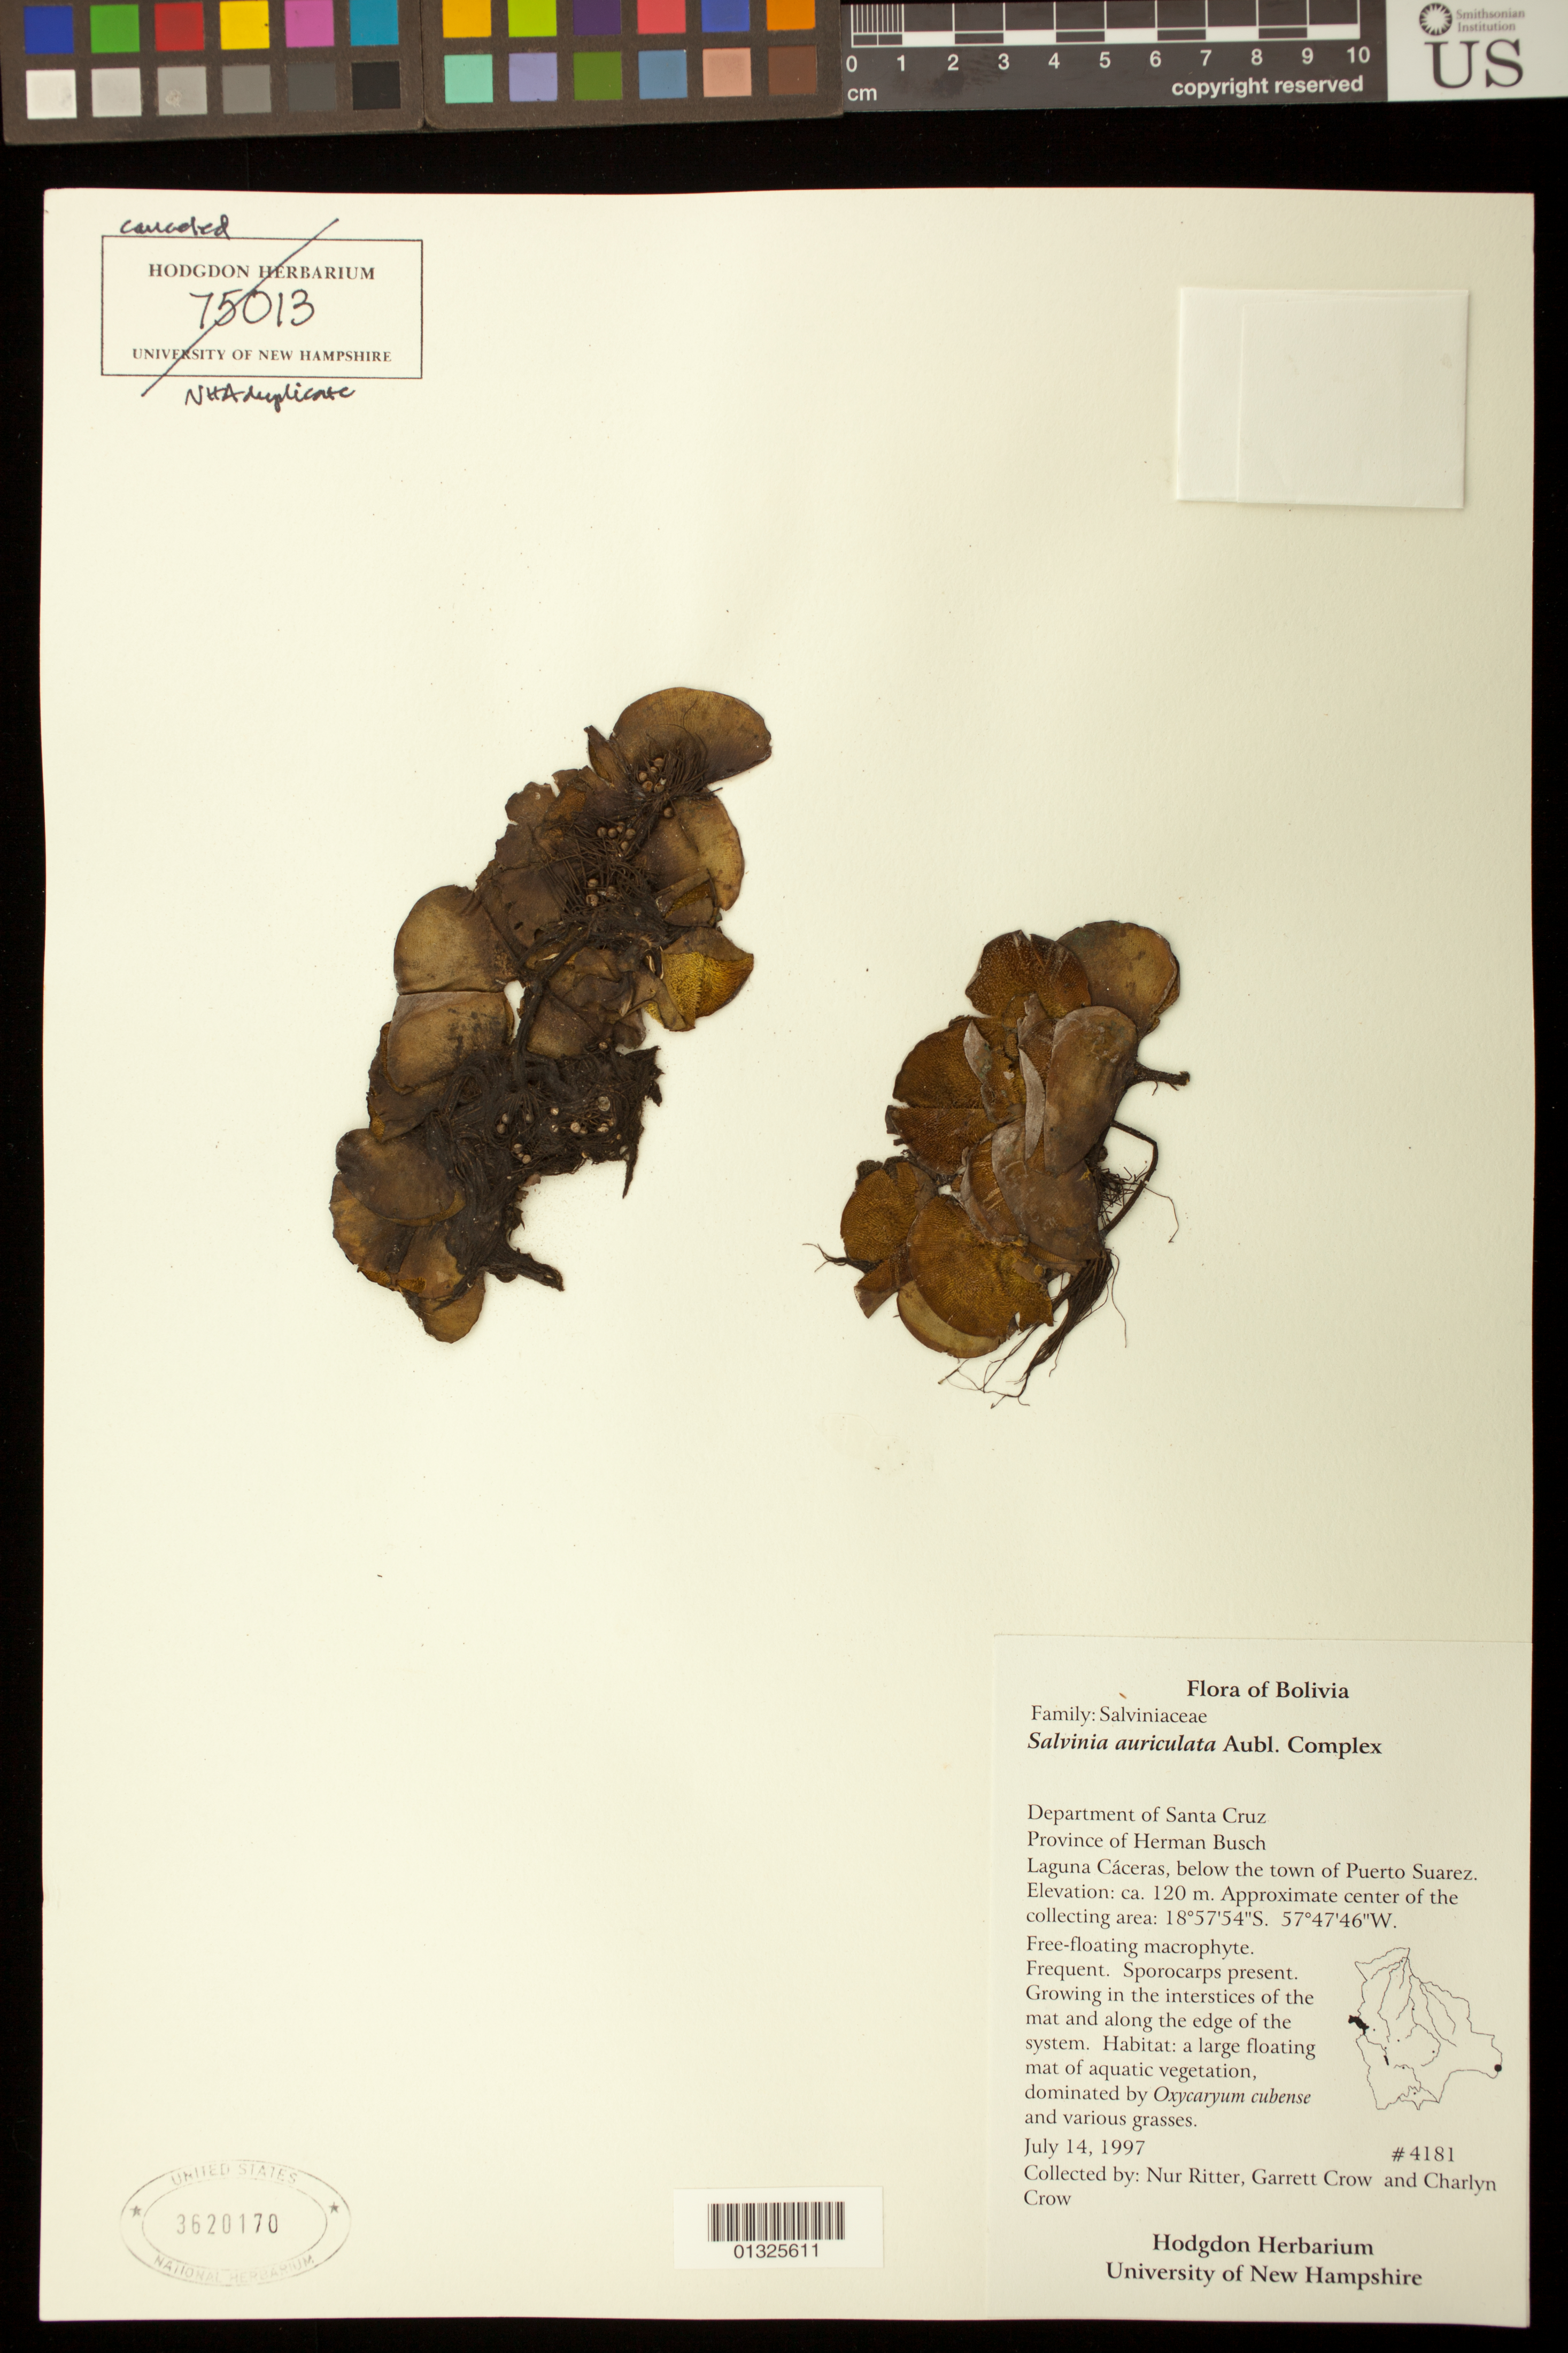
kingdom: Plantae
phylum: Tracheophyta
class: Polypodiopsida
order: Salviniales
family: Salviniaceae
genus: Salvinia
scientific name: Salvinia auriculata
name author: Aubl.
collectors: N. Ritter et al.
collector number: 4181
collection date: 1997-07-14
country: Bolivia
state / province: Santa Cruz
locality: Province of Herman Busch (German Busch); Laguna Caceras, below the town of Puerto Suarez.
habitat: Large floating mat of aquatic vegetation.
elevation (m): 120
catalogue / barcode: US 3620170